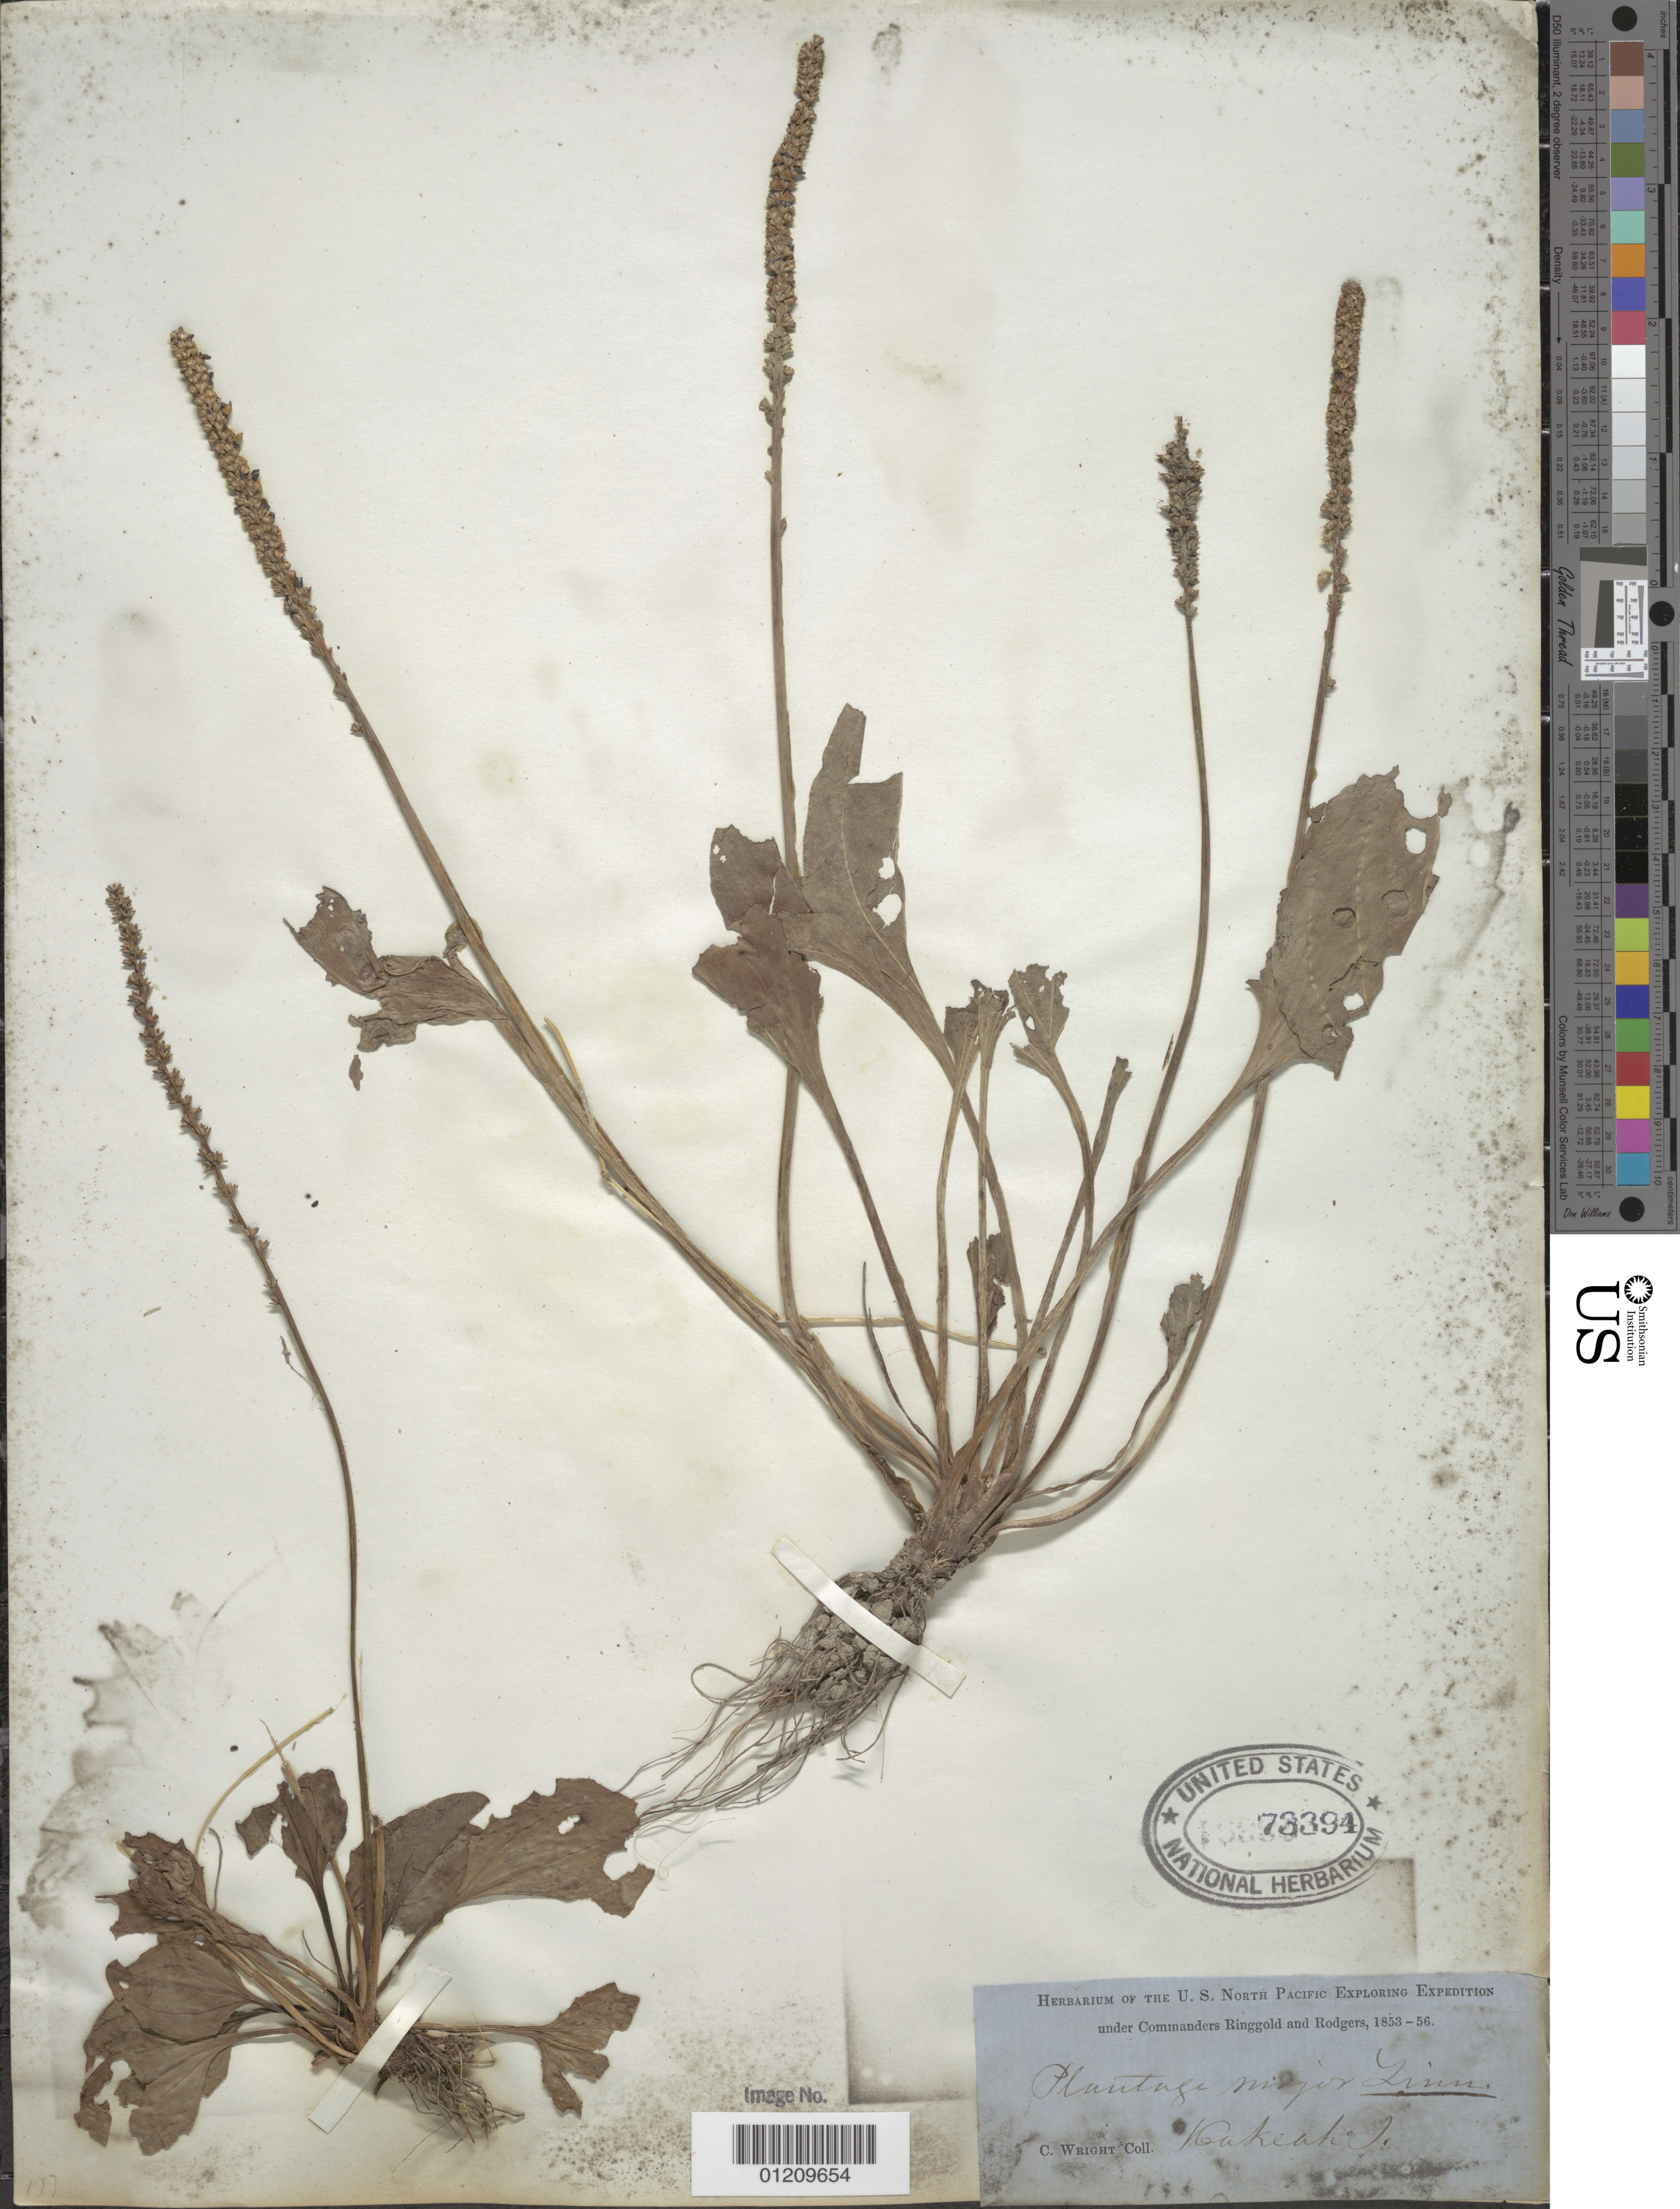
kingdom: Plantae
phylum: Tracheophyta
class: Magnoliopsida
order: Lamiales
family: Plantaginaceae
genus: Plantago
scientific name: Plantago major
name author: L.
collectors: C. Wright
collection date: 1853/1856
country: Japan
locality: Kakeah Island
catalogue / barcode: US 73394